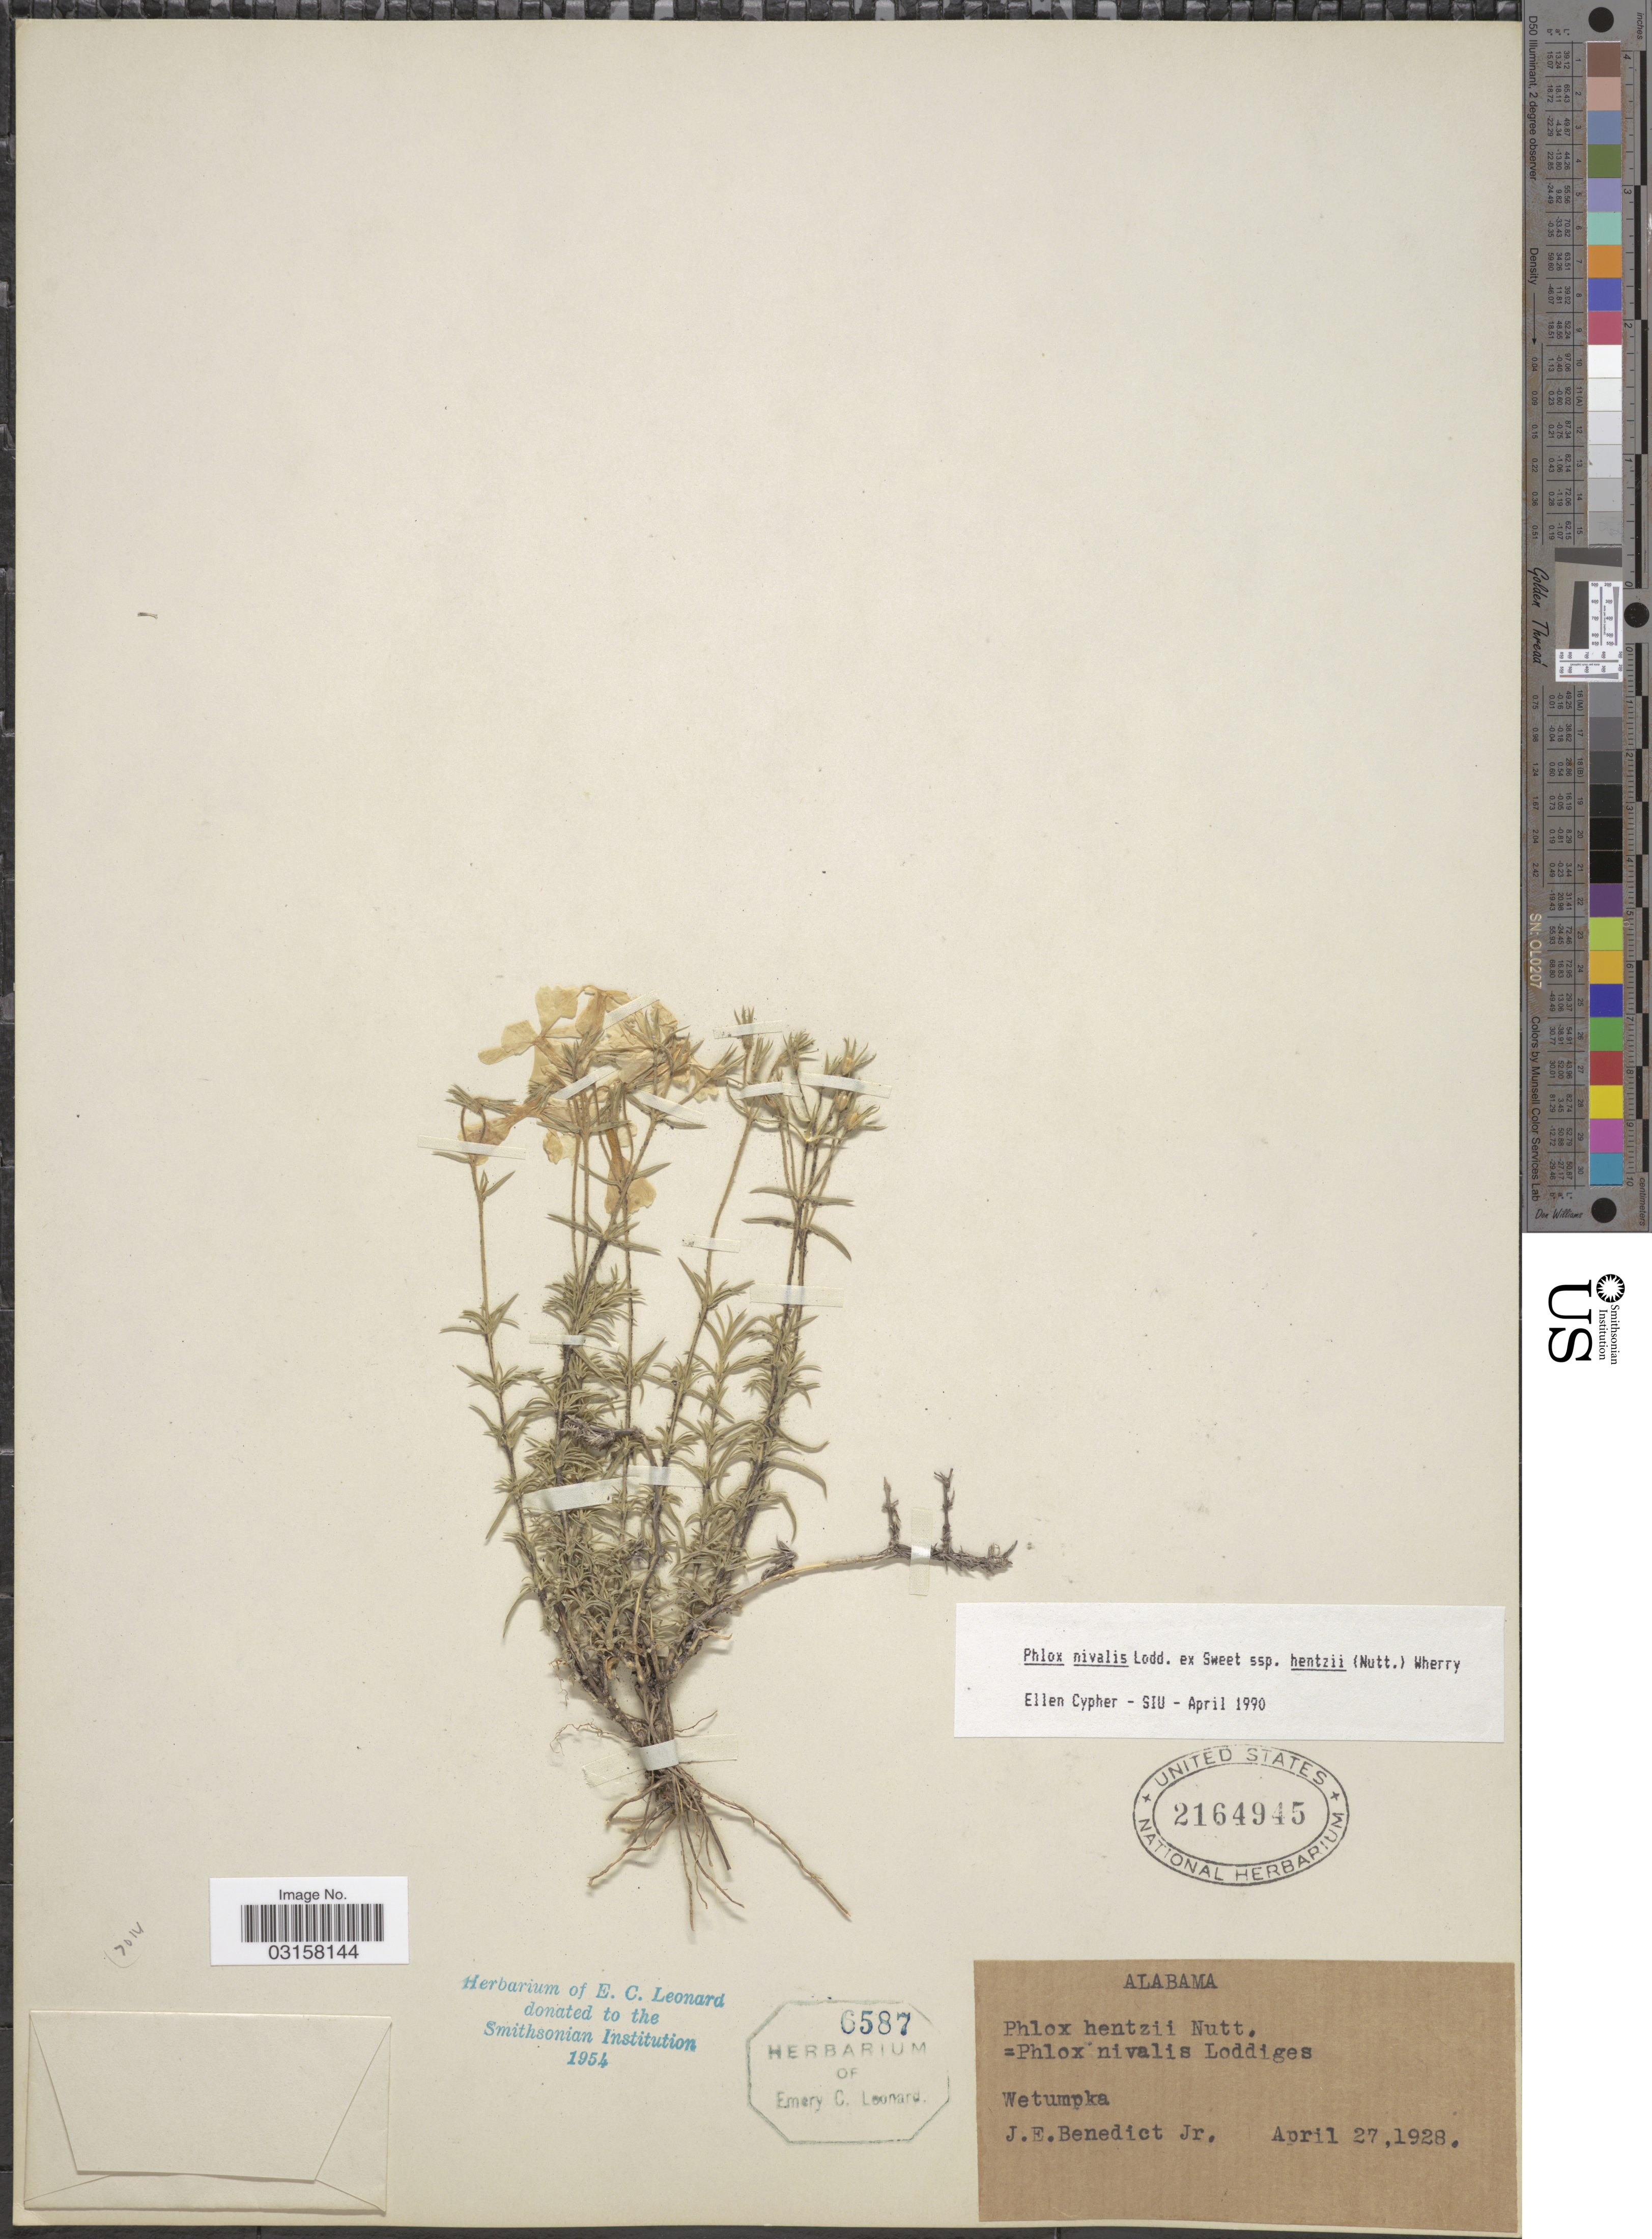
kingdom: Plantae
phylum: Tracheophyta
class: Magnoliopsida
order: Ericales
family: Polemoniaceae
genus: Phlox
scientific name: Phlox nivalis subsp. nivalis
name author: Lodd. ex Sweet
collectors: J. Benedict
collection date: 1928-04-27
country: United States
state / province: Alabama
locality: Wetumpka.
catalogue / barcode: US 2164945